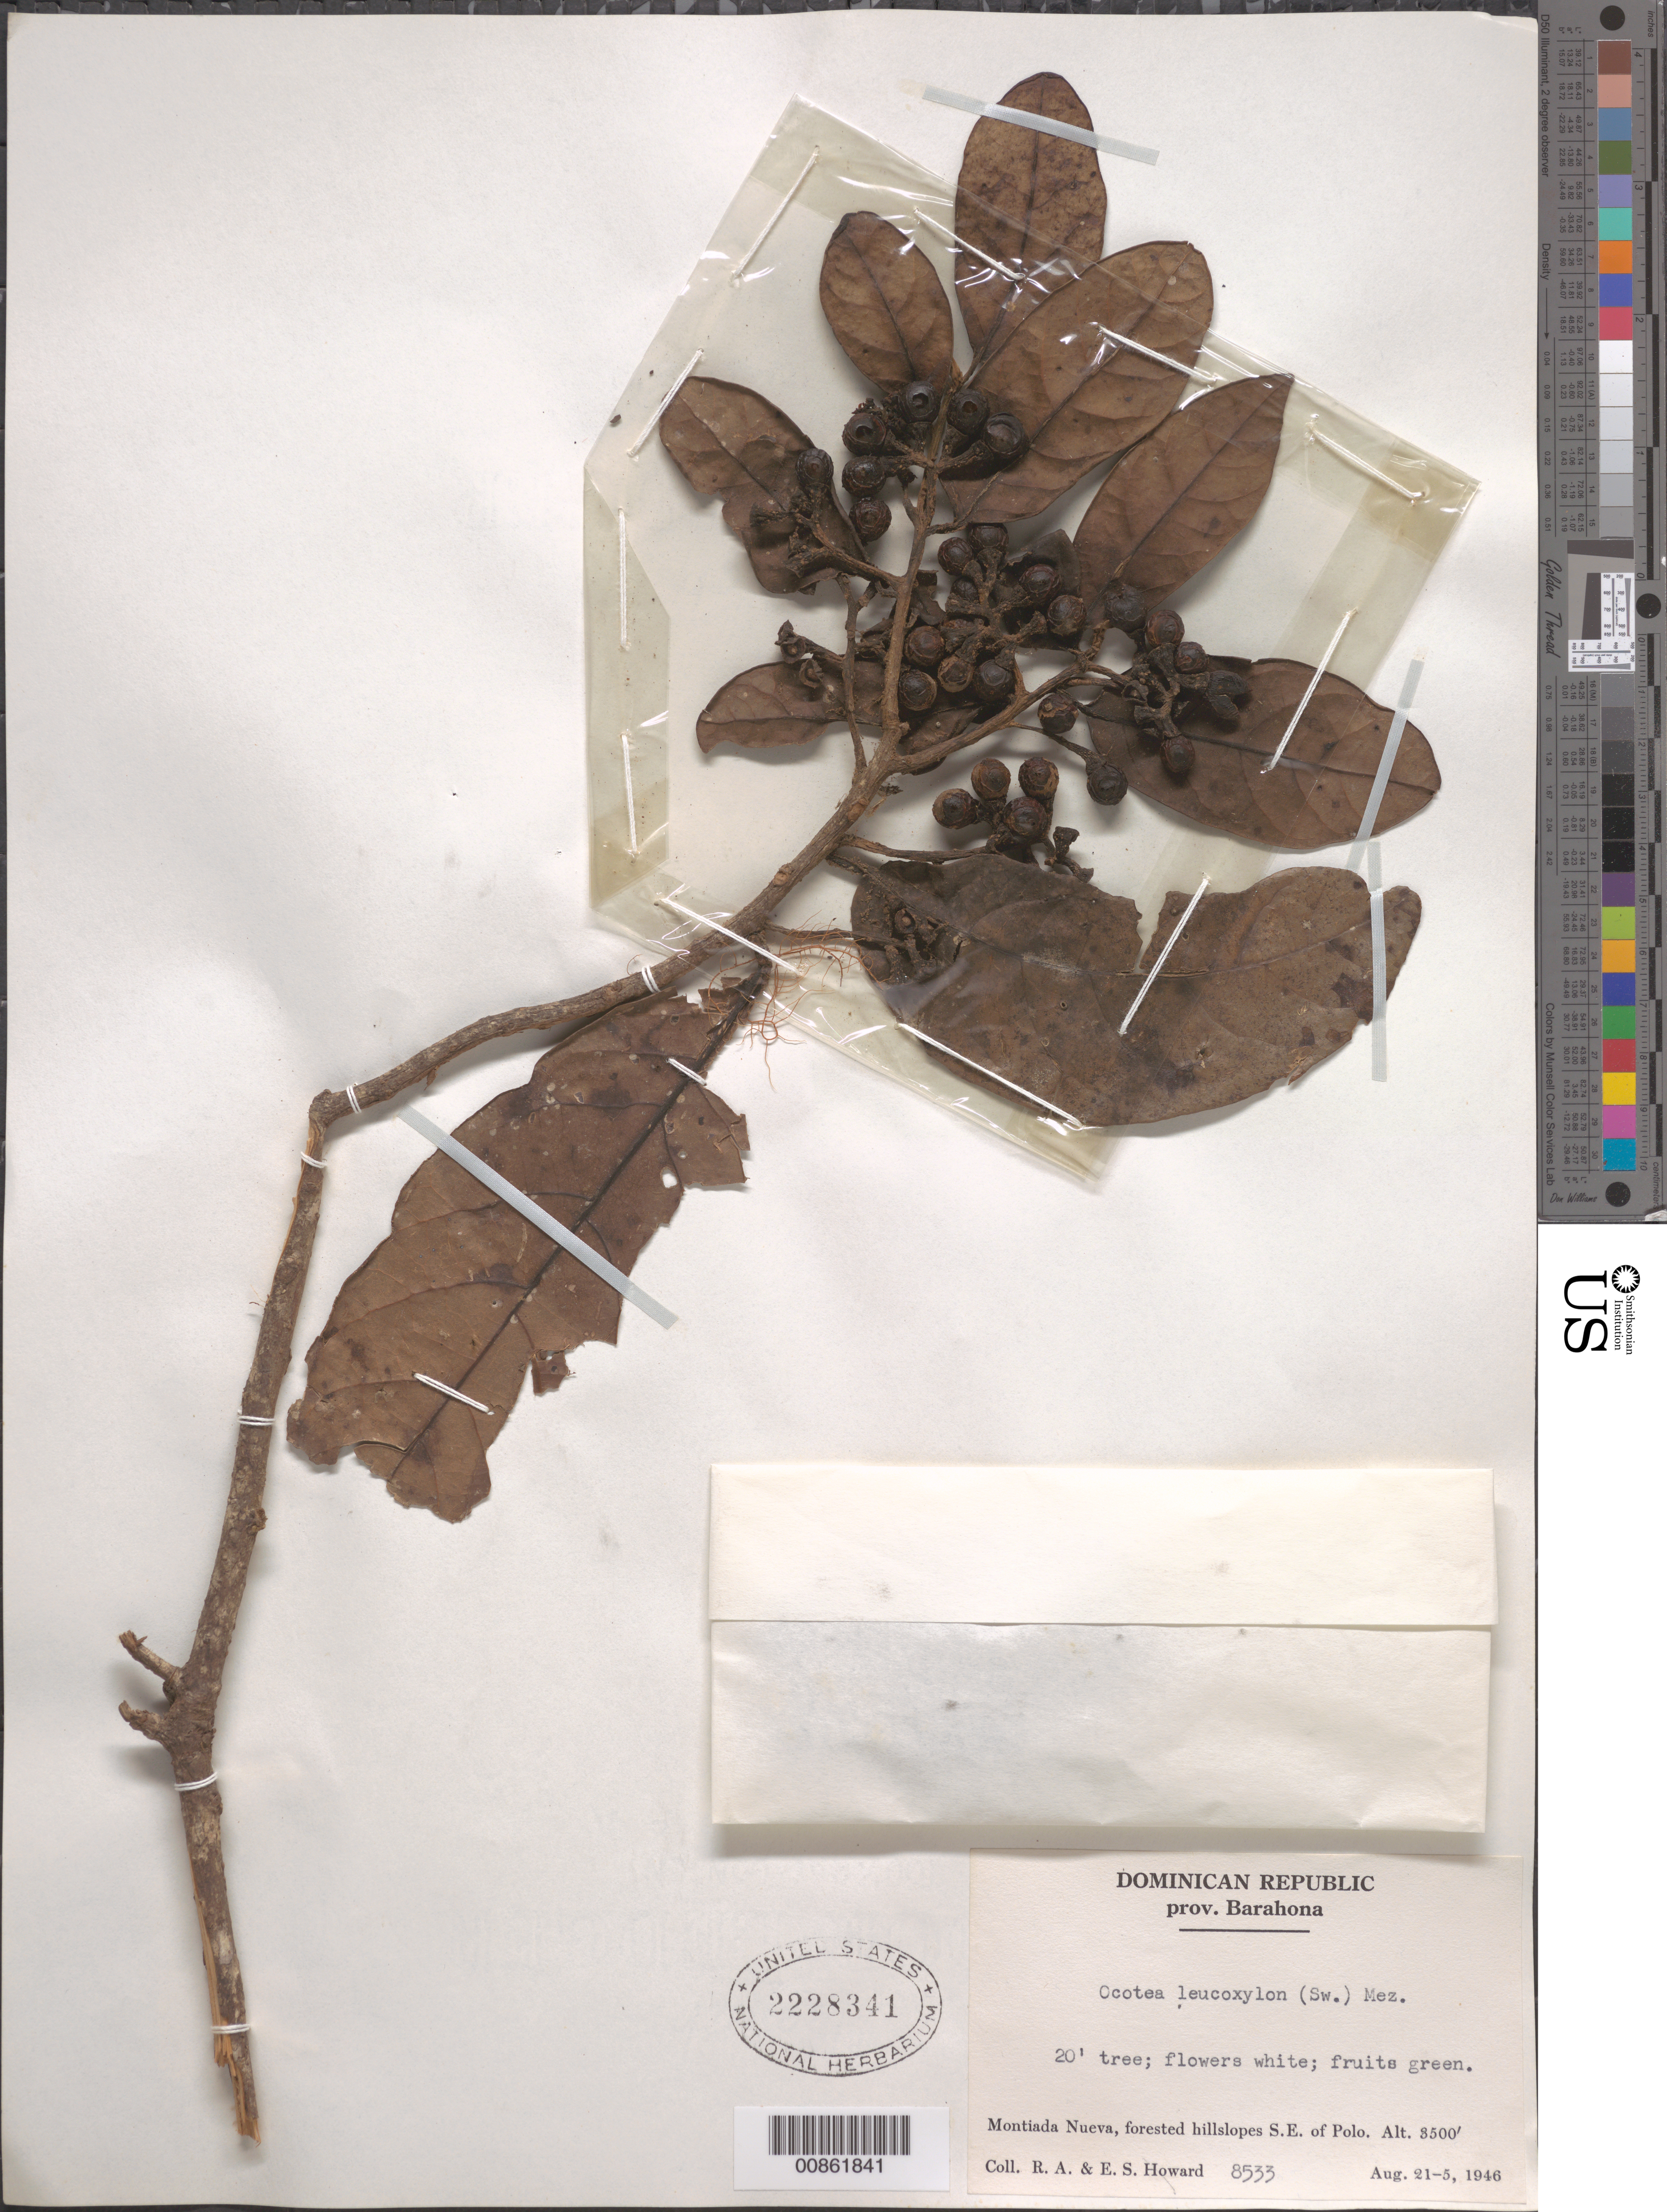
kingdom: Plantae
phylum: Tracheophyta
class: Magnoliopsida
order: Laurales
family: Lauraceae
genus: Ocotea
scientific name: Ocotea leucoxylon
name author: (Sw.) Laness.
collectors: R. A. Howard & E. S. Howard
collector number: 8533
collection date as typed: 21 Aug 1946 to 25 Aug 1946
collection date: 1946-08-21/1946-08-25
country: Dominican Republic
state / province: Barahona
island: Hispaniola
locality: Montiada Nueva, S.E. of Polo.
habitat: Forested hillslopes.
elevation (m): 1067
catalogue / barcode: US 2228341